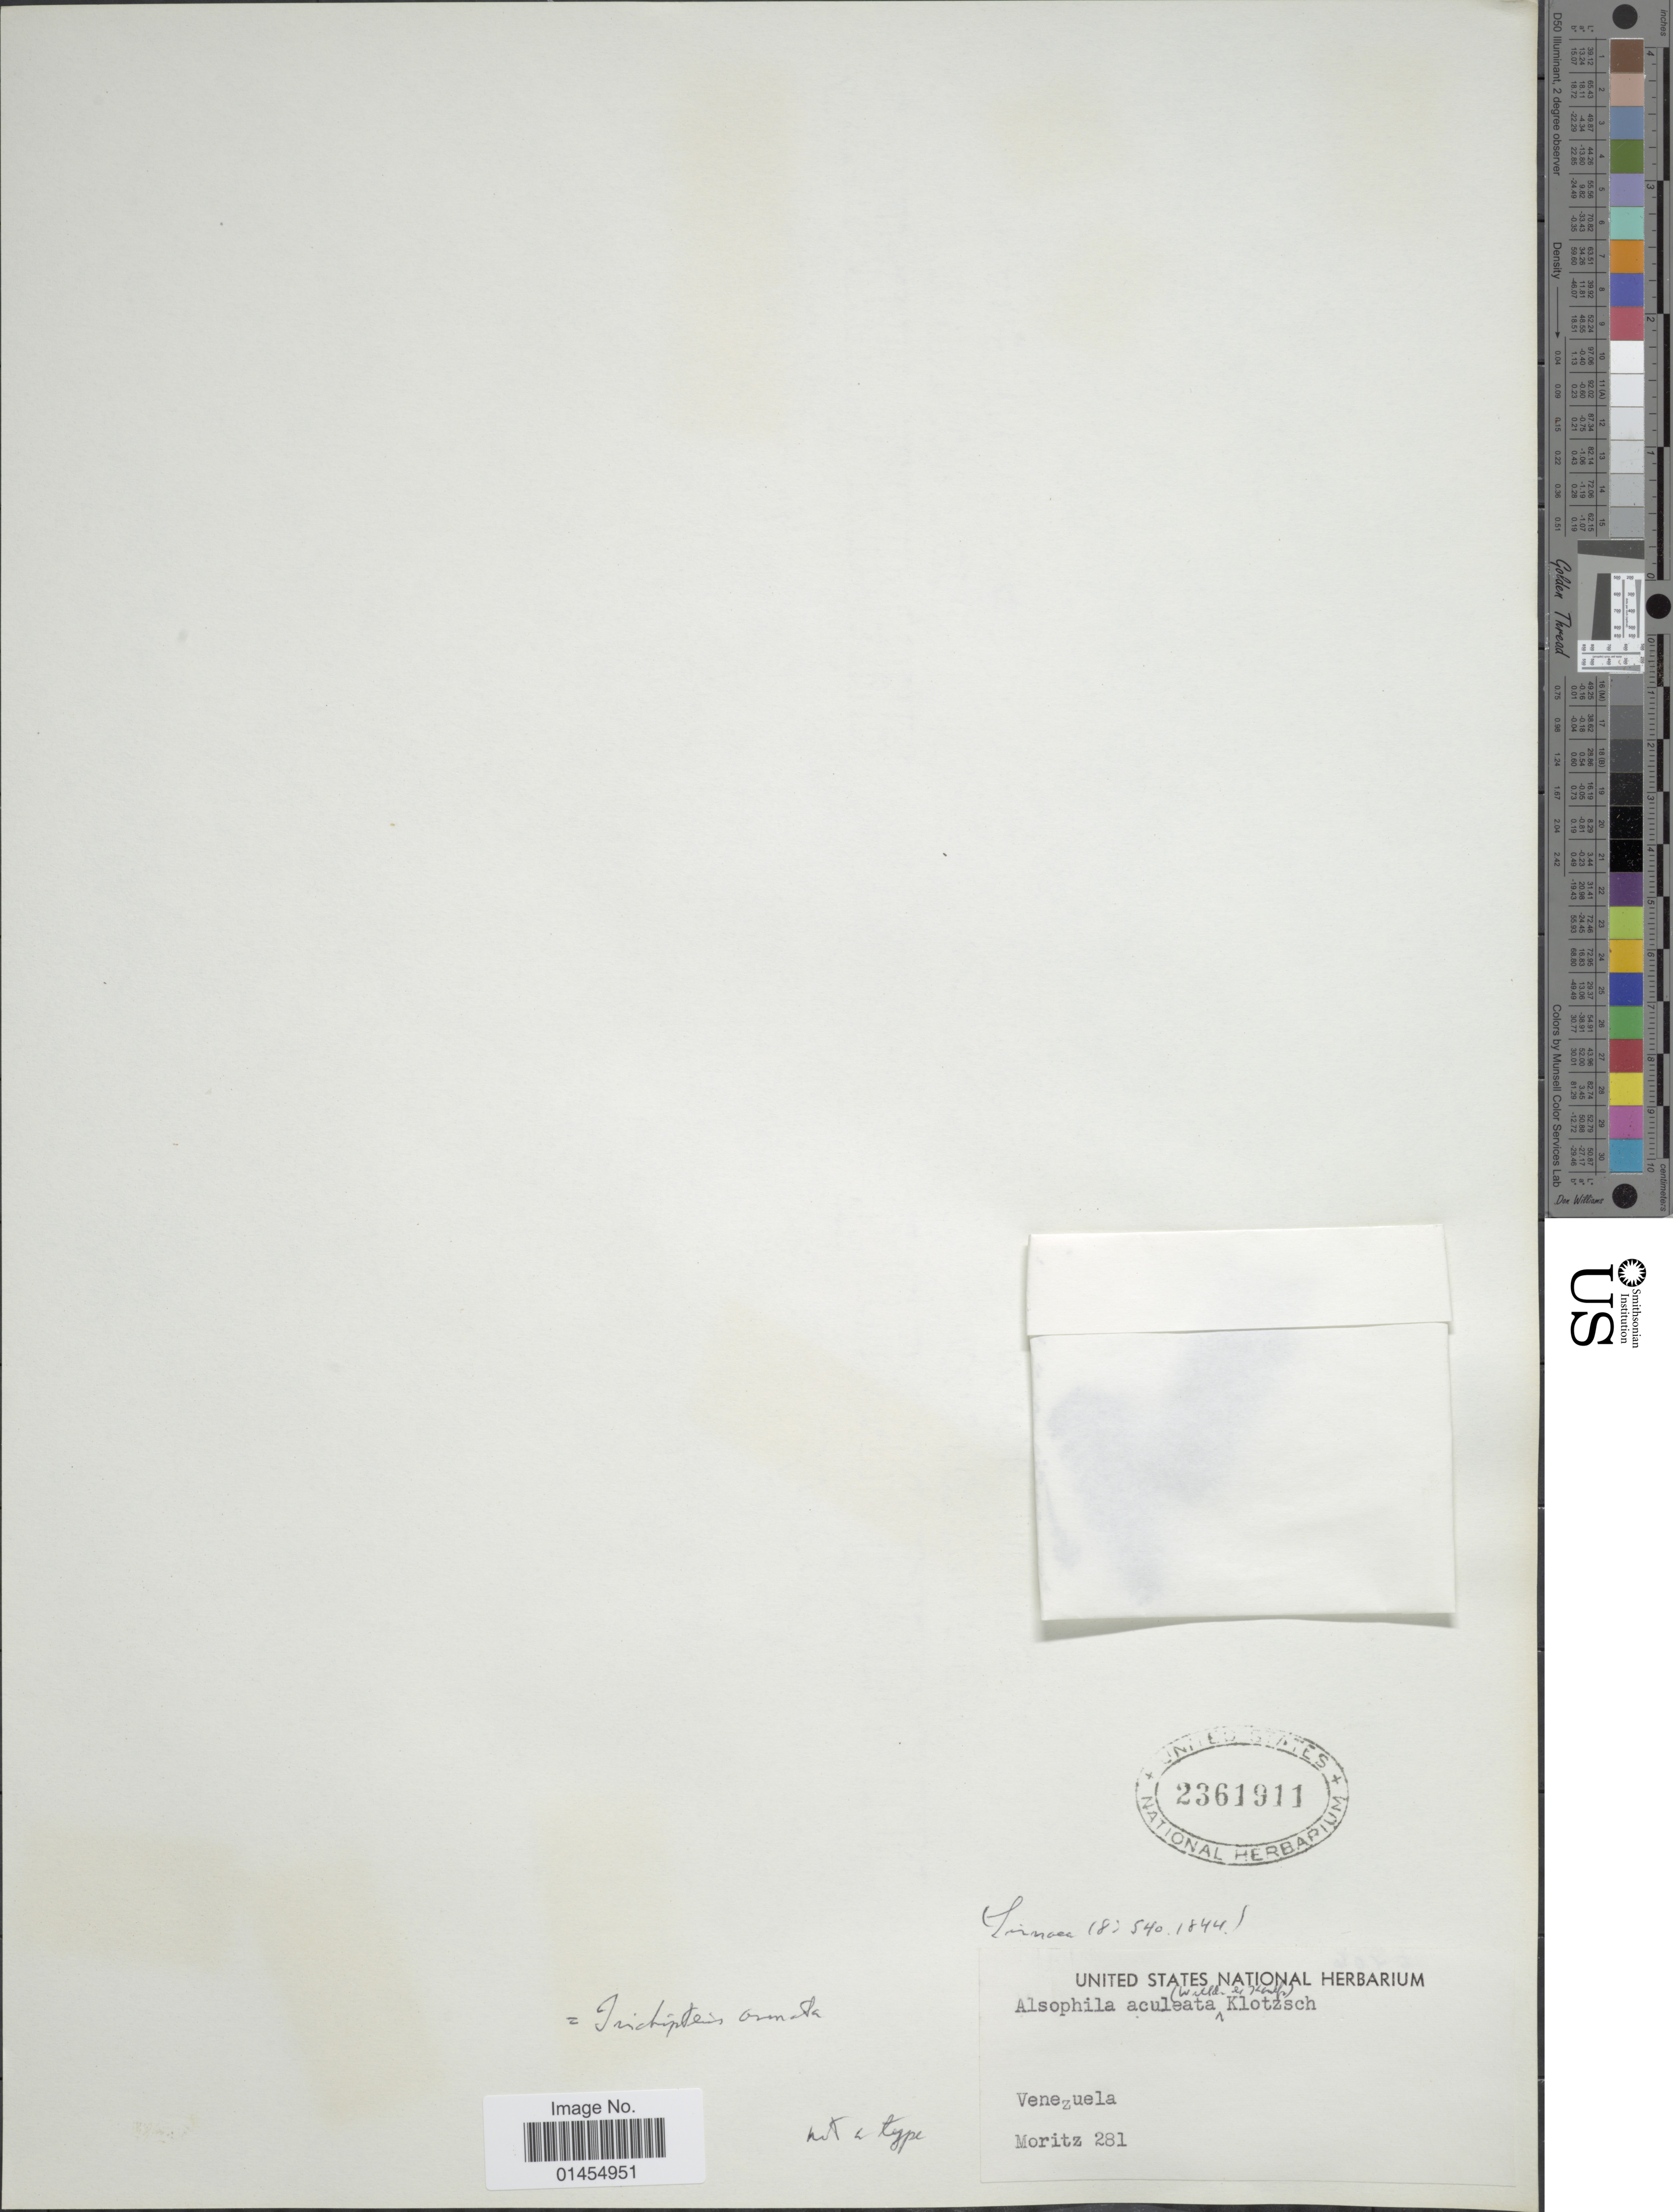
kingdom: Plantae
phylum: Tracheophyta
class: Polypodiopsida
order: Cyatheales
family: Cyatheaceae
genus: Alsophila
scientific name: Alsophila armata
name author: (Sw.) C. Presl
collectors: Moritz, --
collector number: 281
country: Venezuela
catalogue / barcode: US 2361911